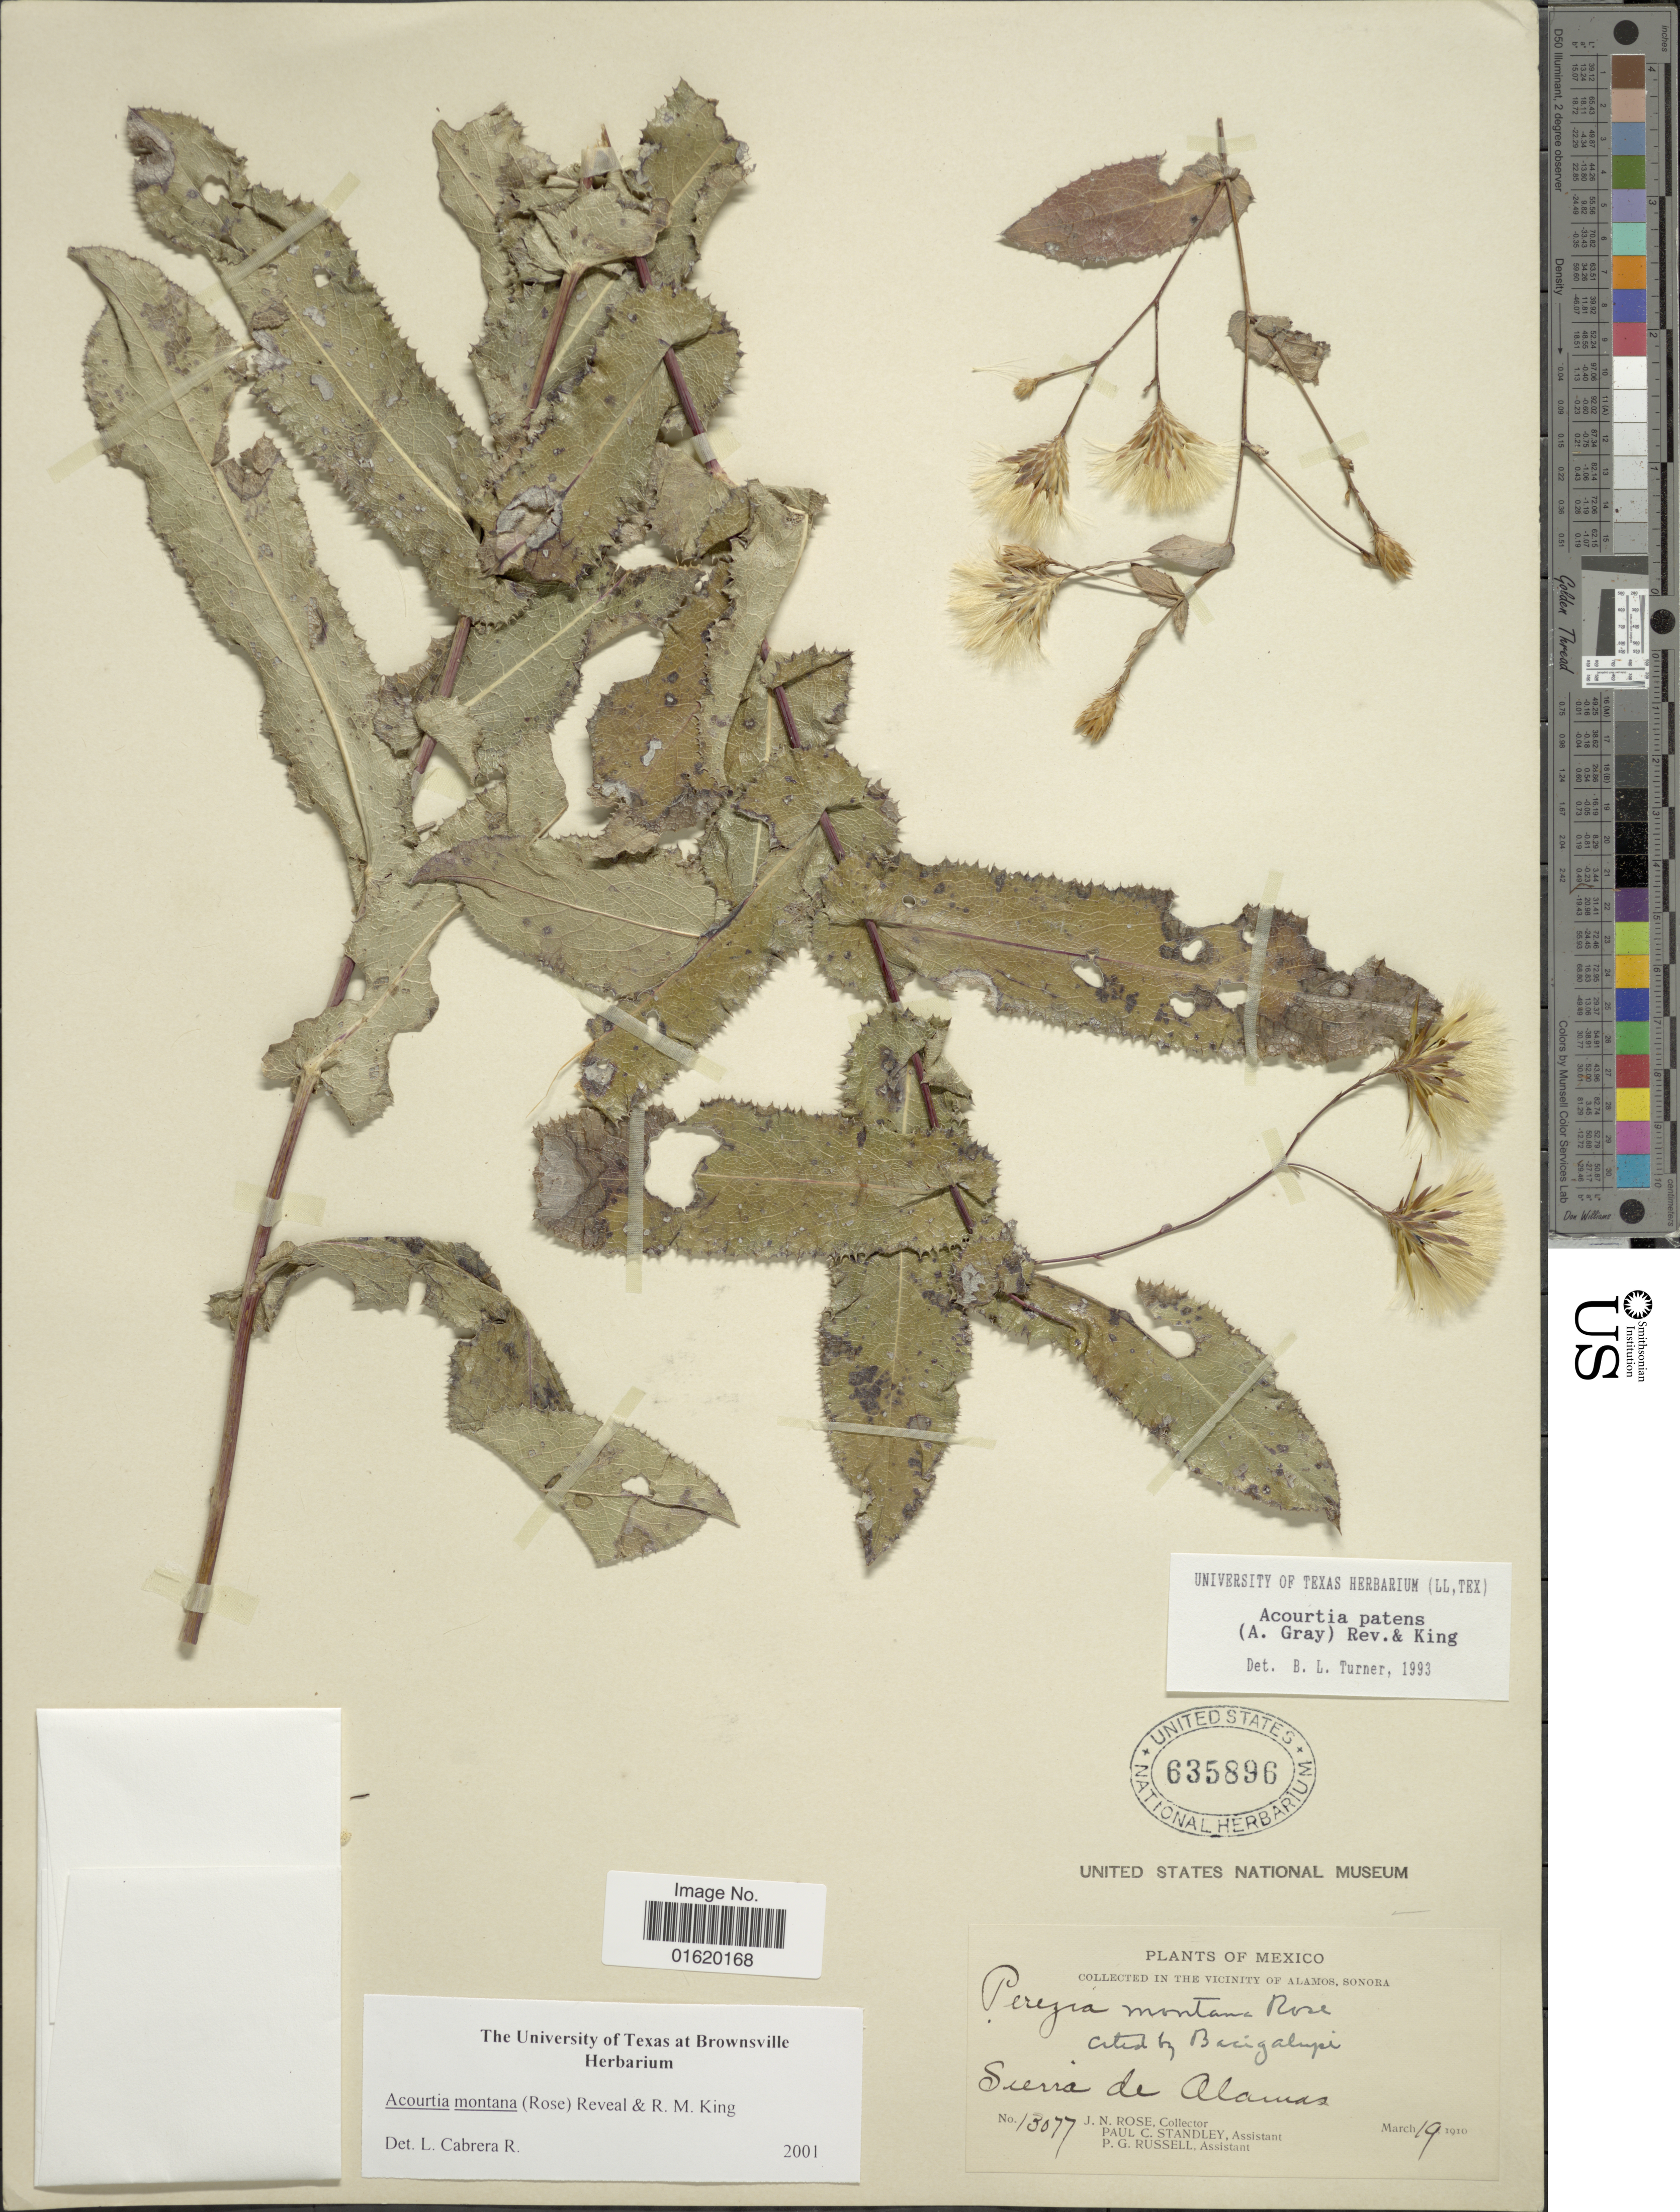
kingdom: Plantae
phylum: Tracheophyta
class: Magnoliopsida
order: Asterales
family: Asteraceae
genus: Acourtia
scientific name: Acourtia montana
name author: (Rose) Reveal & R.M. King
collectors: J. N. Rose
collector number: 13077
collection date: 1910-03-19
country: Mexico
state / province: Sonora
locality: Vicinity of Alamos, Sierra de Alamas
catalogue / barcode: US 635896